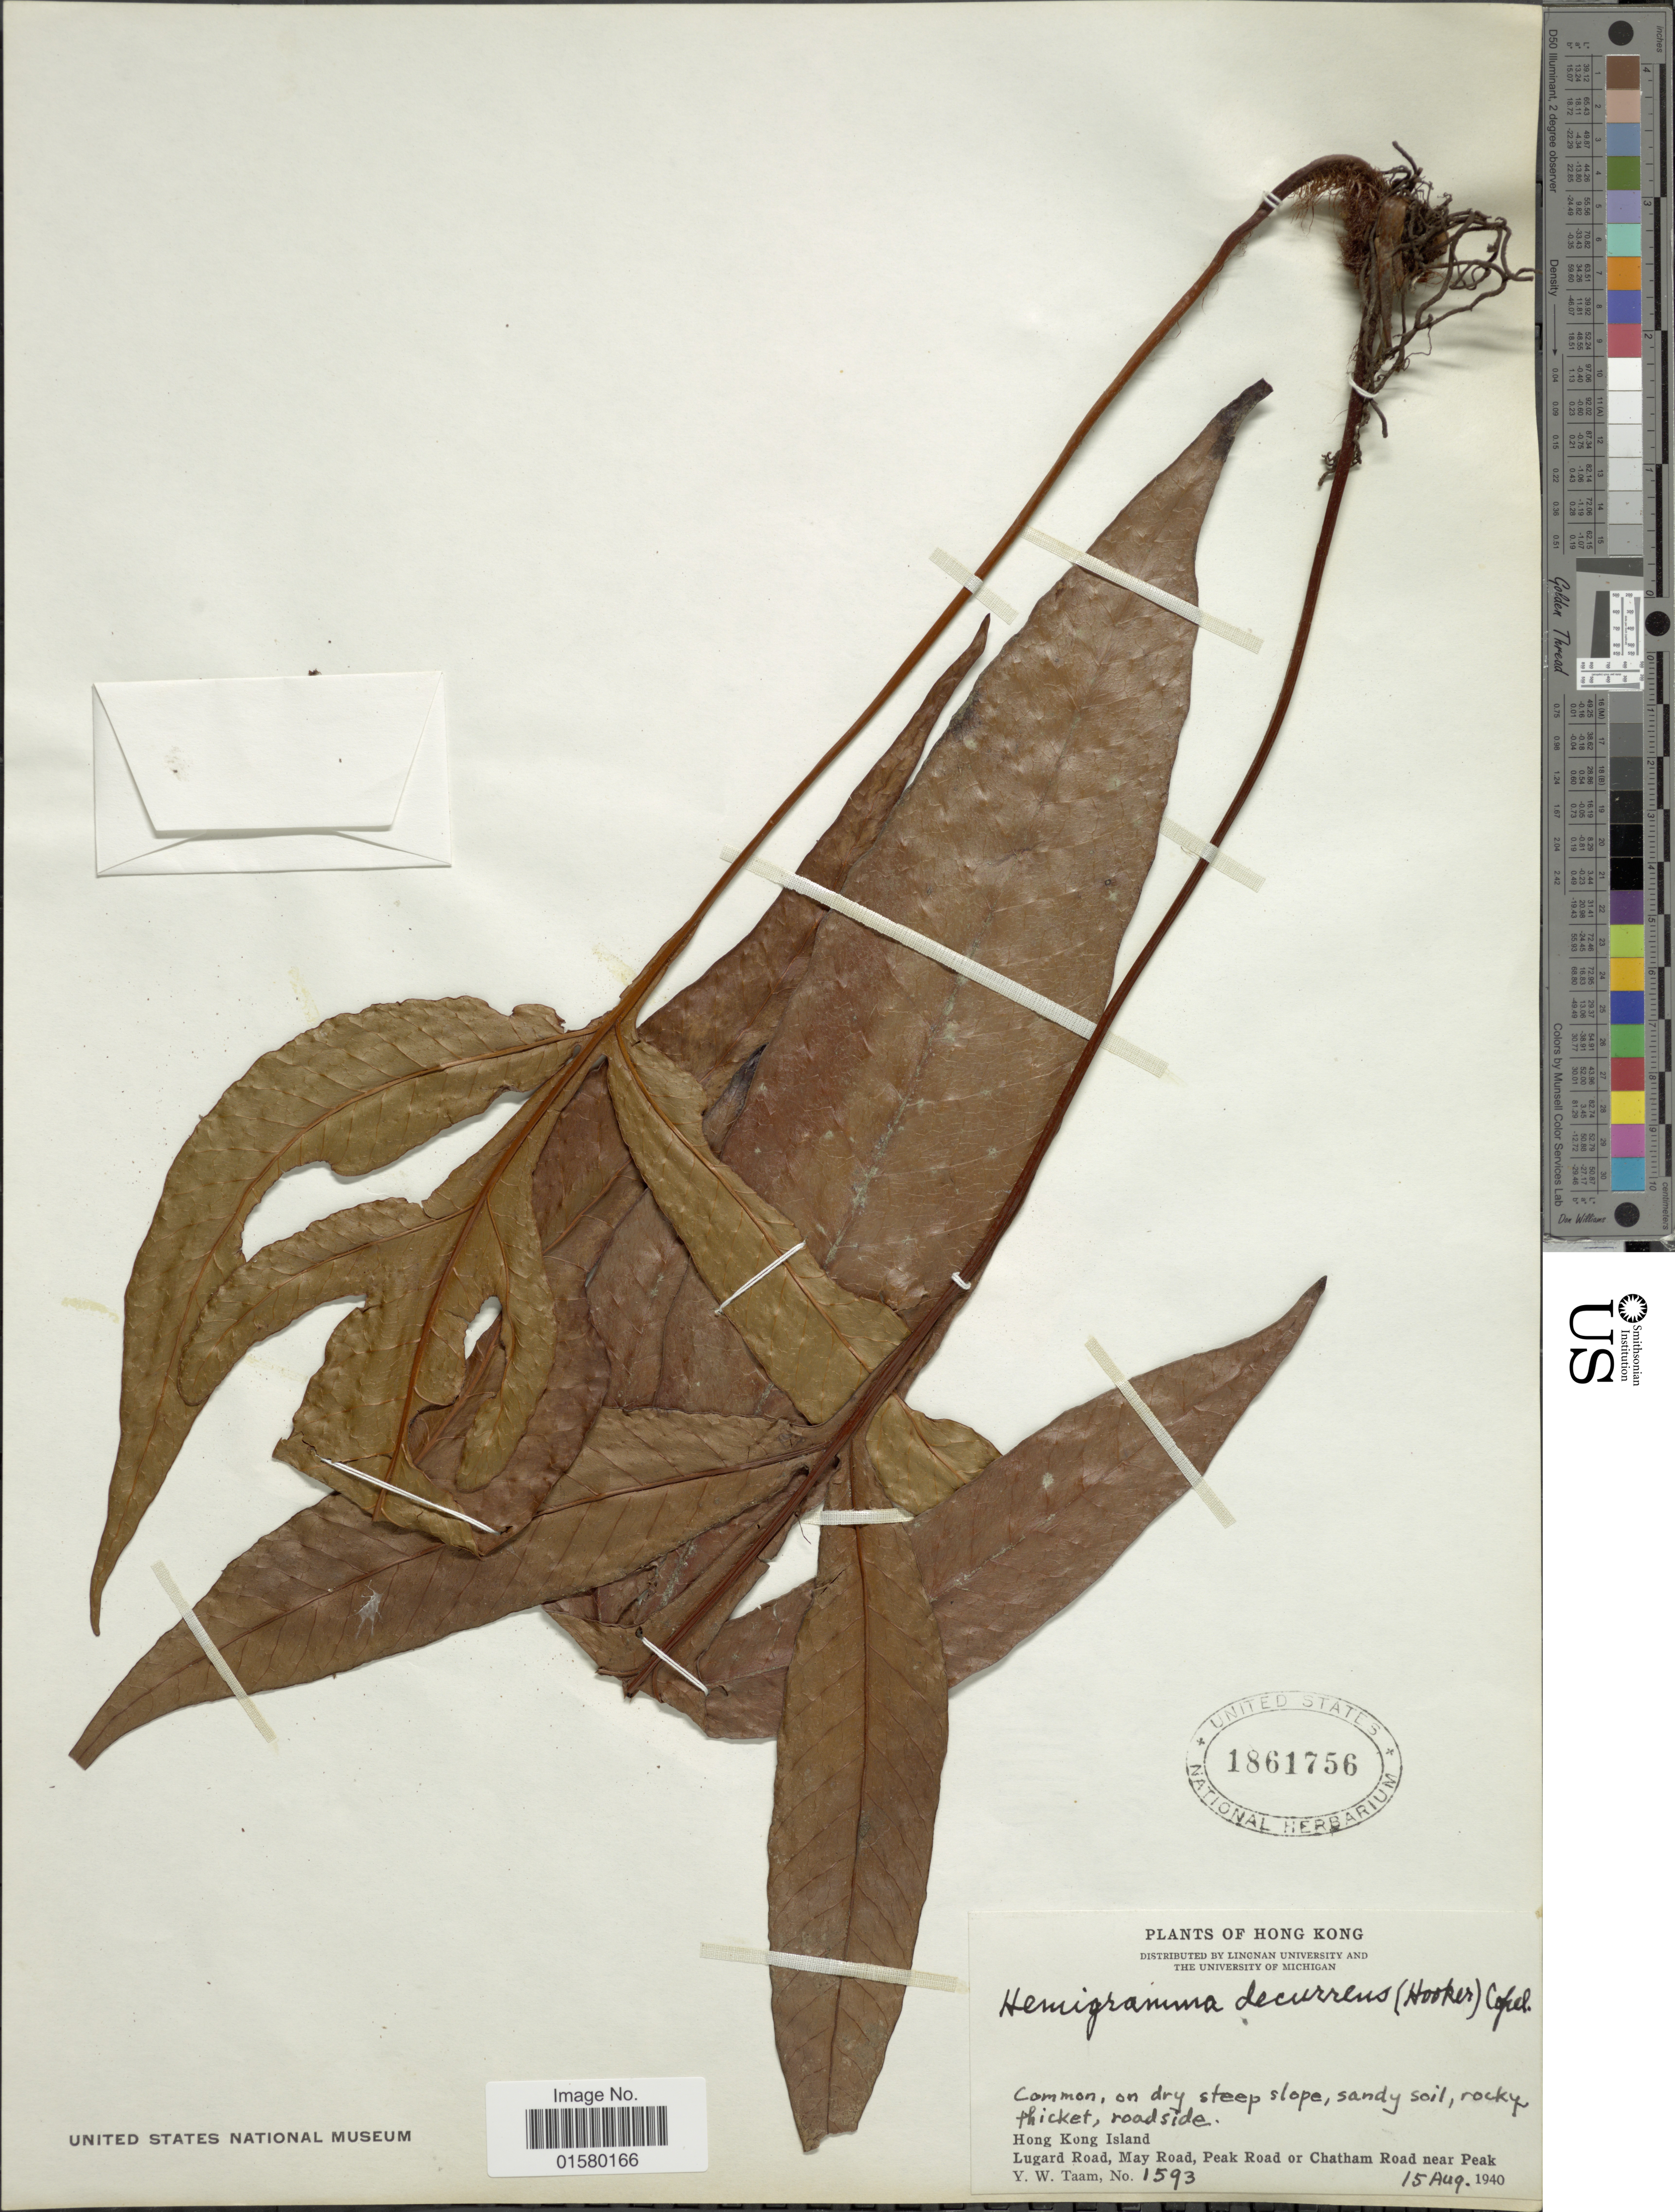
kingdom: Plantae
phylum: Tracheophyta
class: Polypodiopsida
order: Polypodiales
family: Tectariaceae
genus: Tectaria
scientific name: Tectaria decurrens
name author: (Presel.) Copel. in Elmer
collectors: Y. W. Taam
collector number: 1593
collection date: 1940-08-15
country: China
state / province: Hong Kong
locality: Hong Kong Island, Lugard Road, May Road, Peak Road or Chatham Road near peak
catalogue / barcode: US 1861756